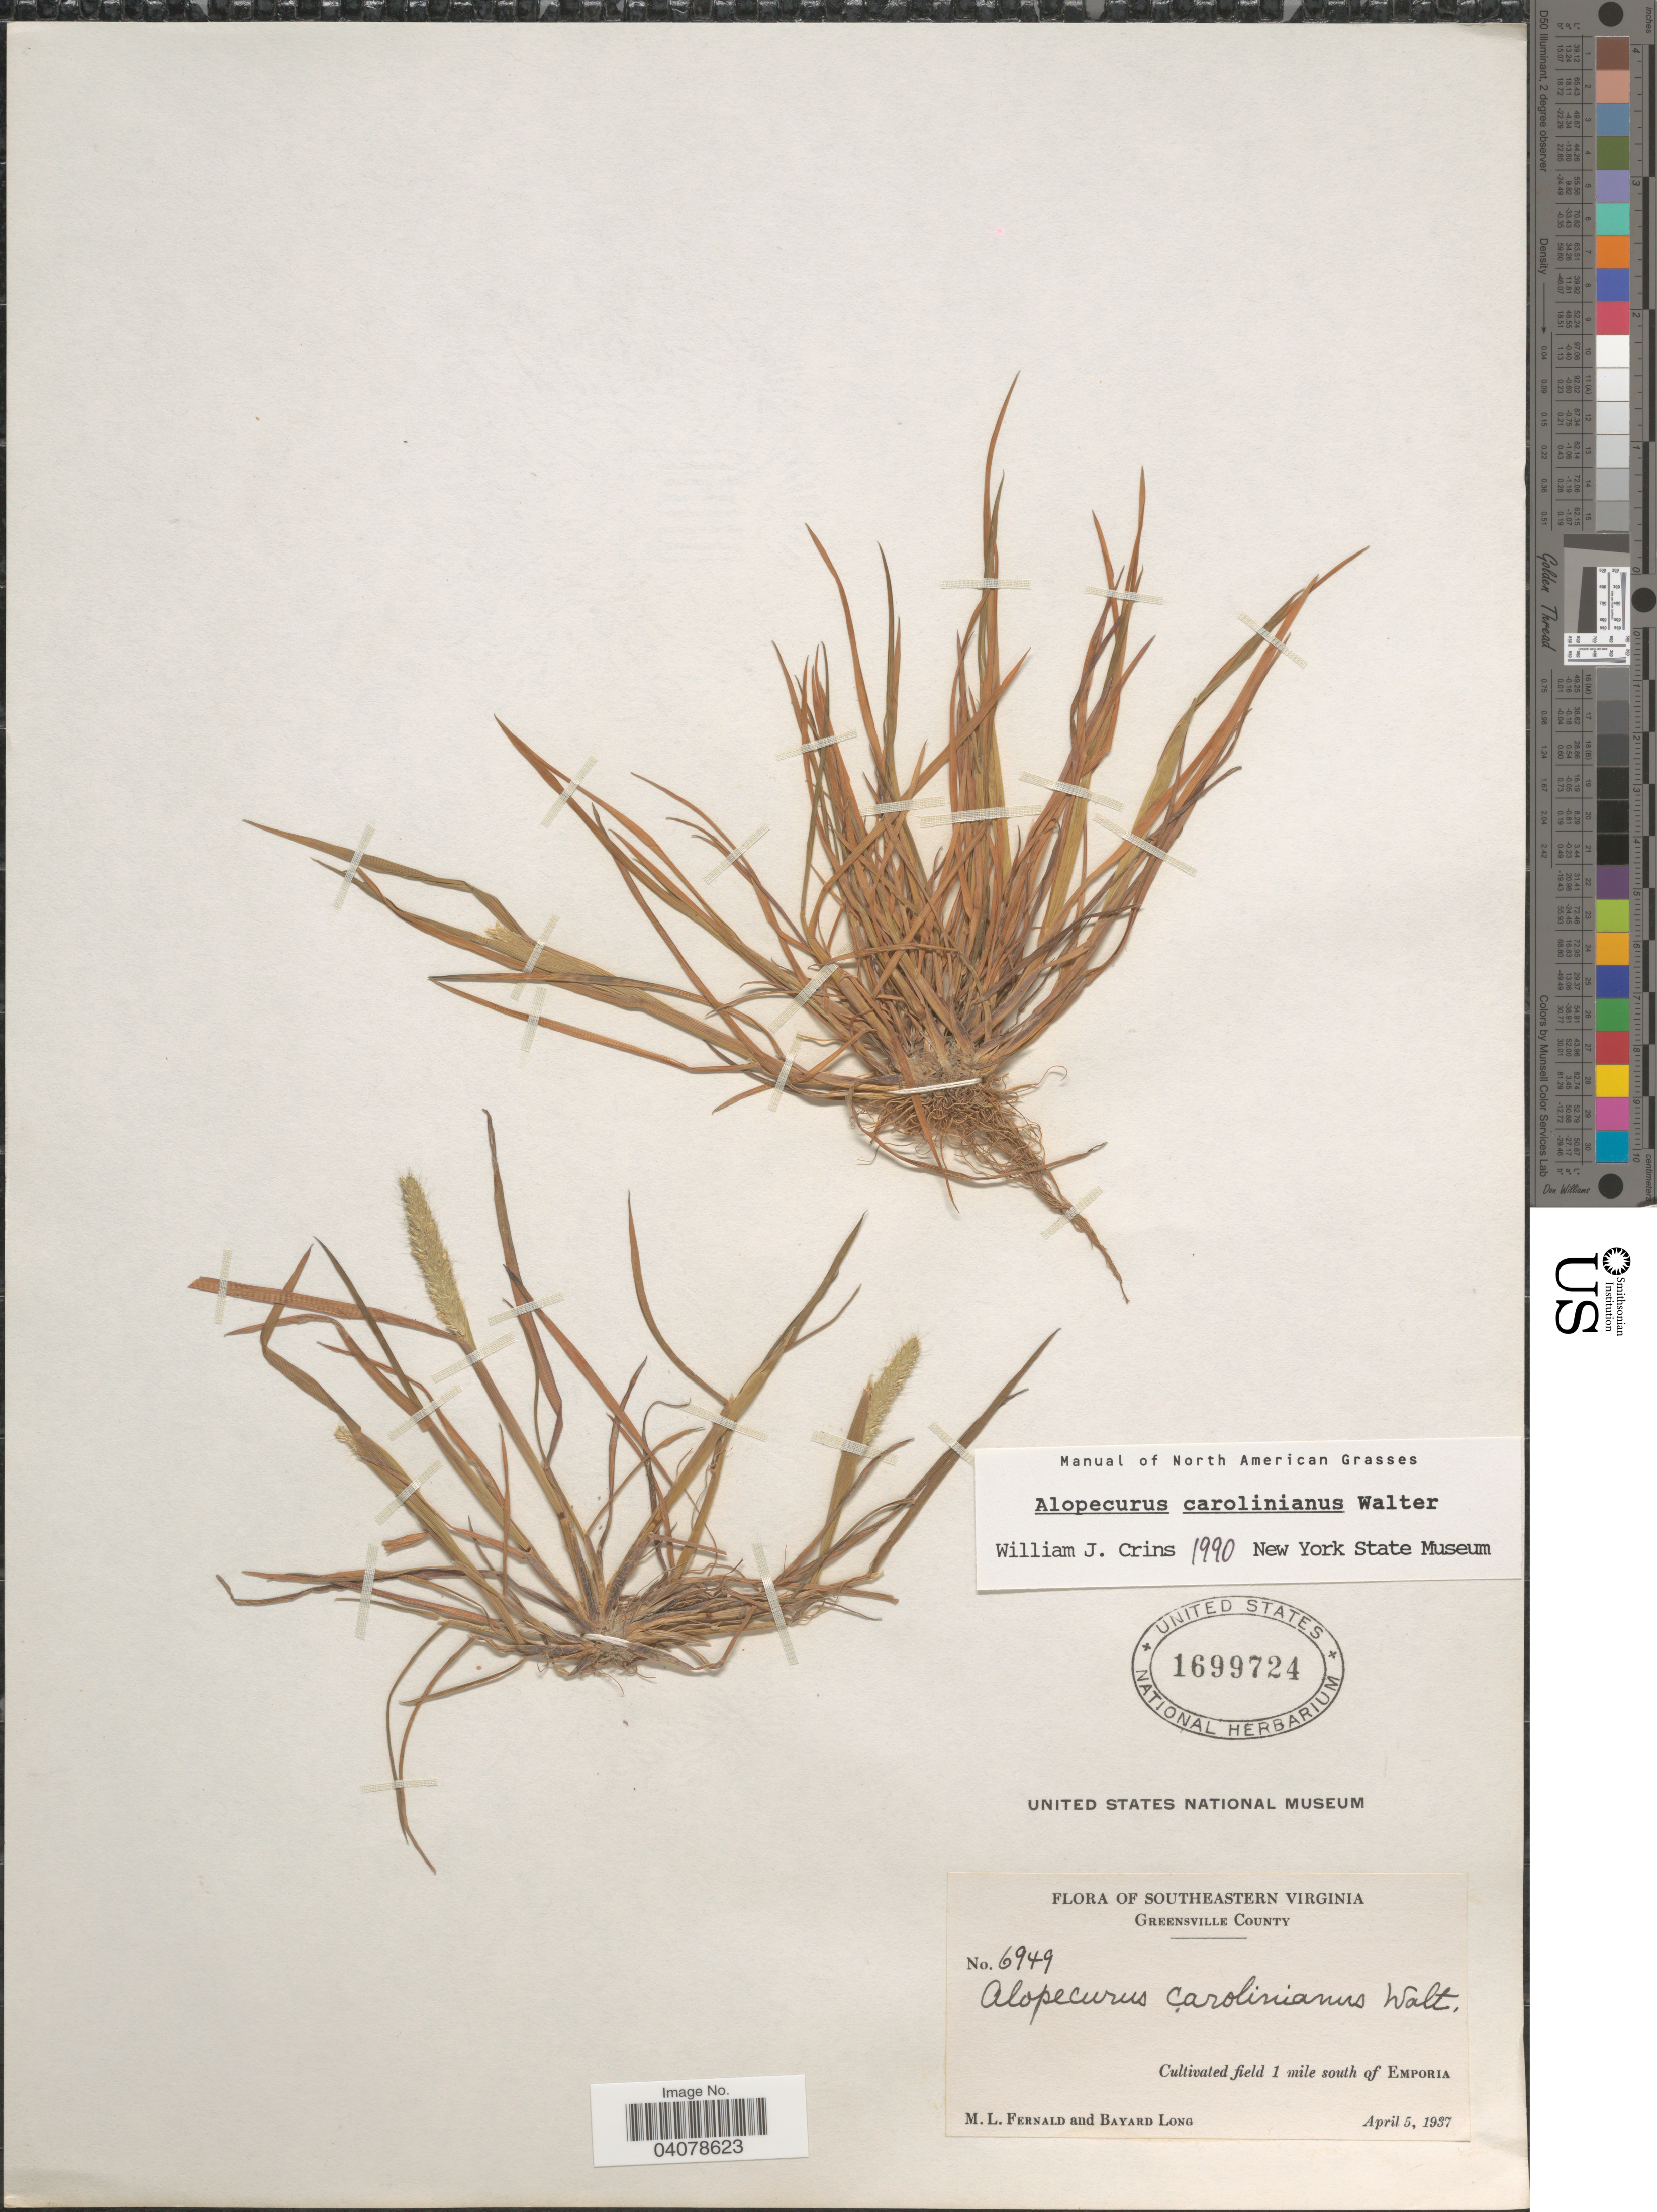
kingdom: Plantae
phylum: Tracheophyta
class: Liliopsida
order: Poales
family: Poaceae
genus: Alopecurus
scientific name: Alopecurus carolinianus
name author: Walter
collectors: M. L. Fernald & B. Long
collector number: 6949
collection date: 1937-04-05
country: United States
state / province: Virginia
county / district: Greensville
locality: Southeastern Virginia. Greensville County. Cultivated field 1 mile south of Emporia.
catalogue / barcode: US 1699724